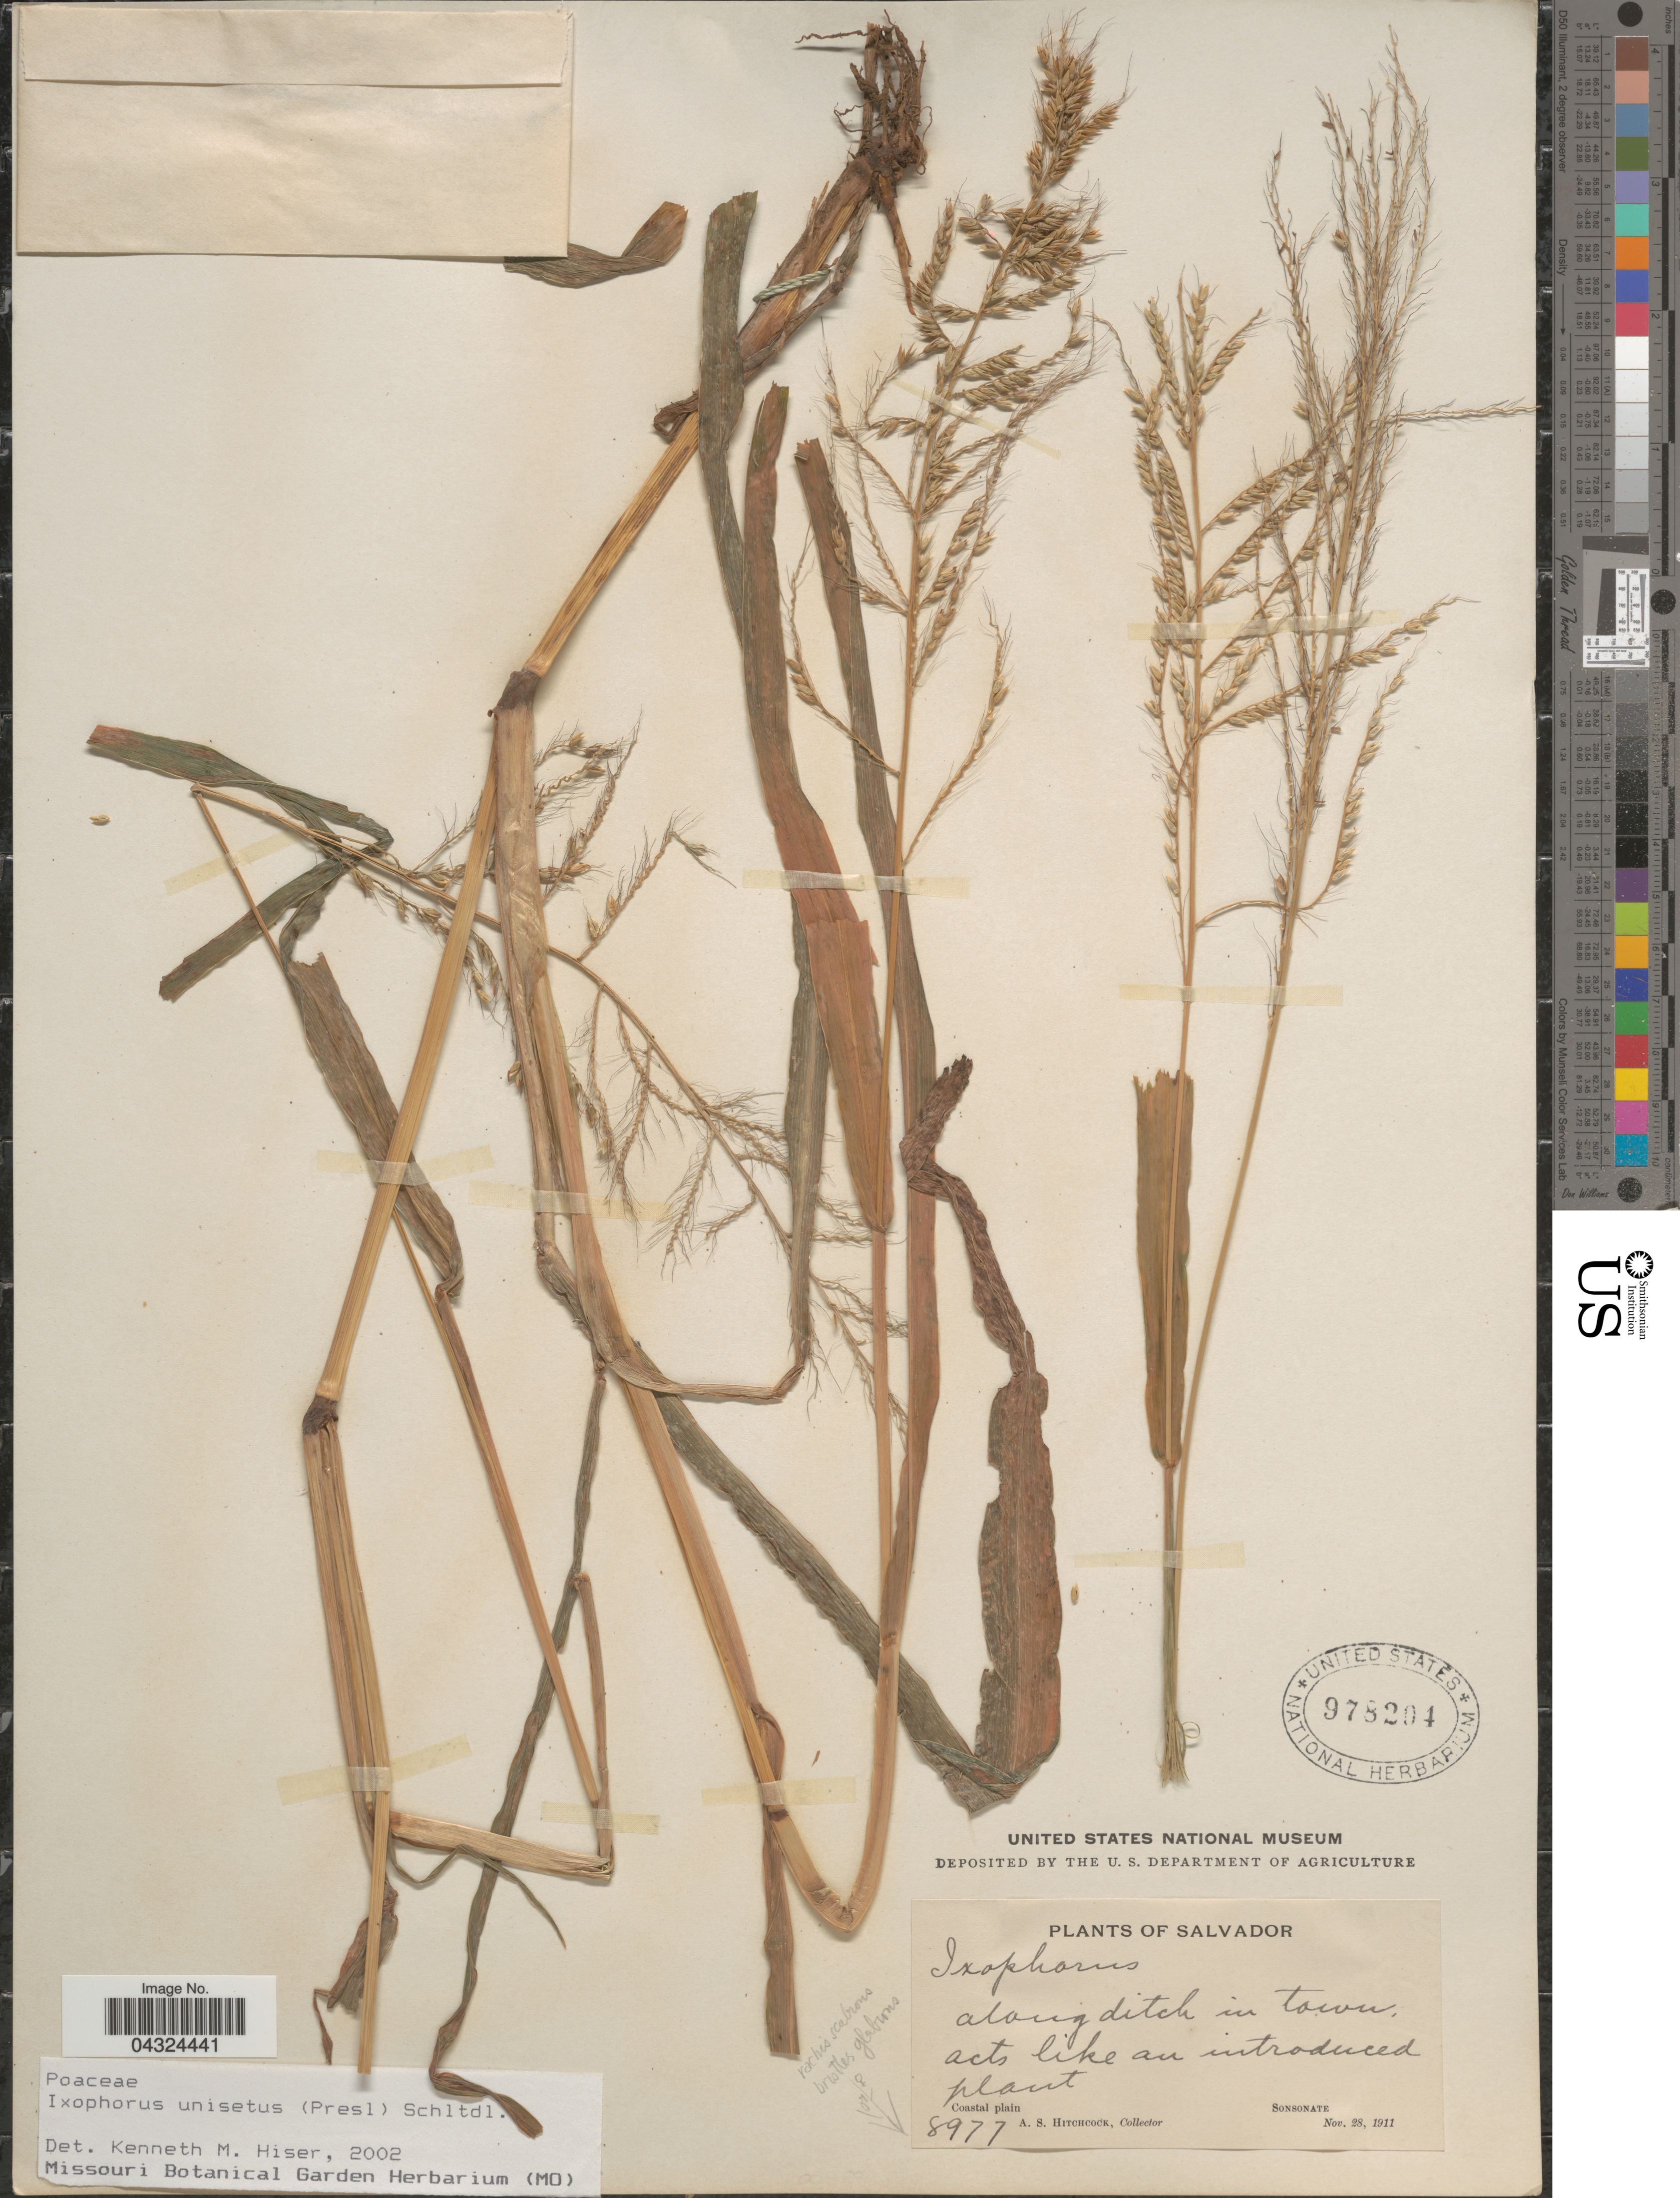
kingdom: Plantae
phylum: Tracheophyta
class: Liliopsida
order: Poales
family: Poaceae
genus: Ixophorus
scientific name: Ixophorus unisetus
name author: (J. Presl) Schltdl.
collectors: A. S. Hitchcock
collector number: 8977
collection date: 1911-11-28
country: El Salvador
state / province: Sonsonate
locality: Coastal plain.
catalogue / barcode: US 978204